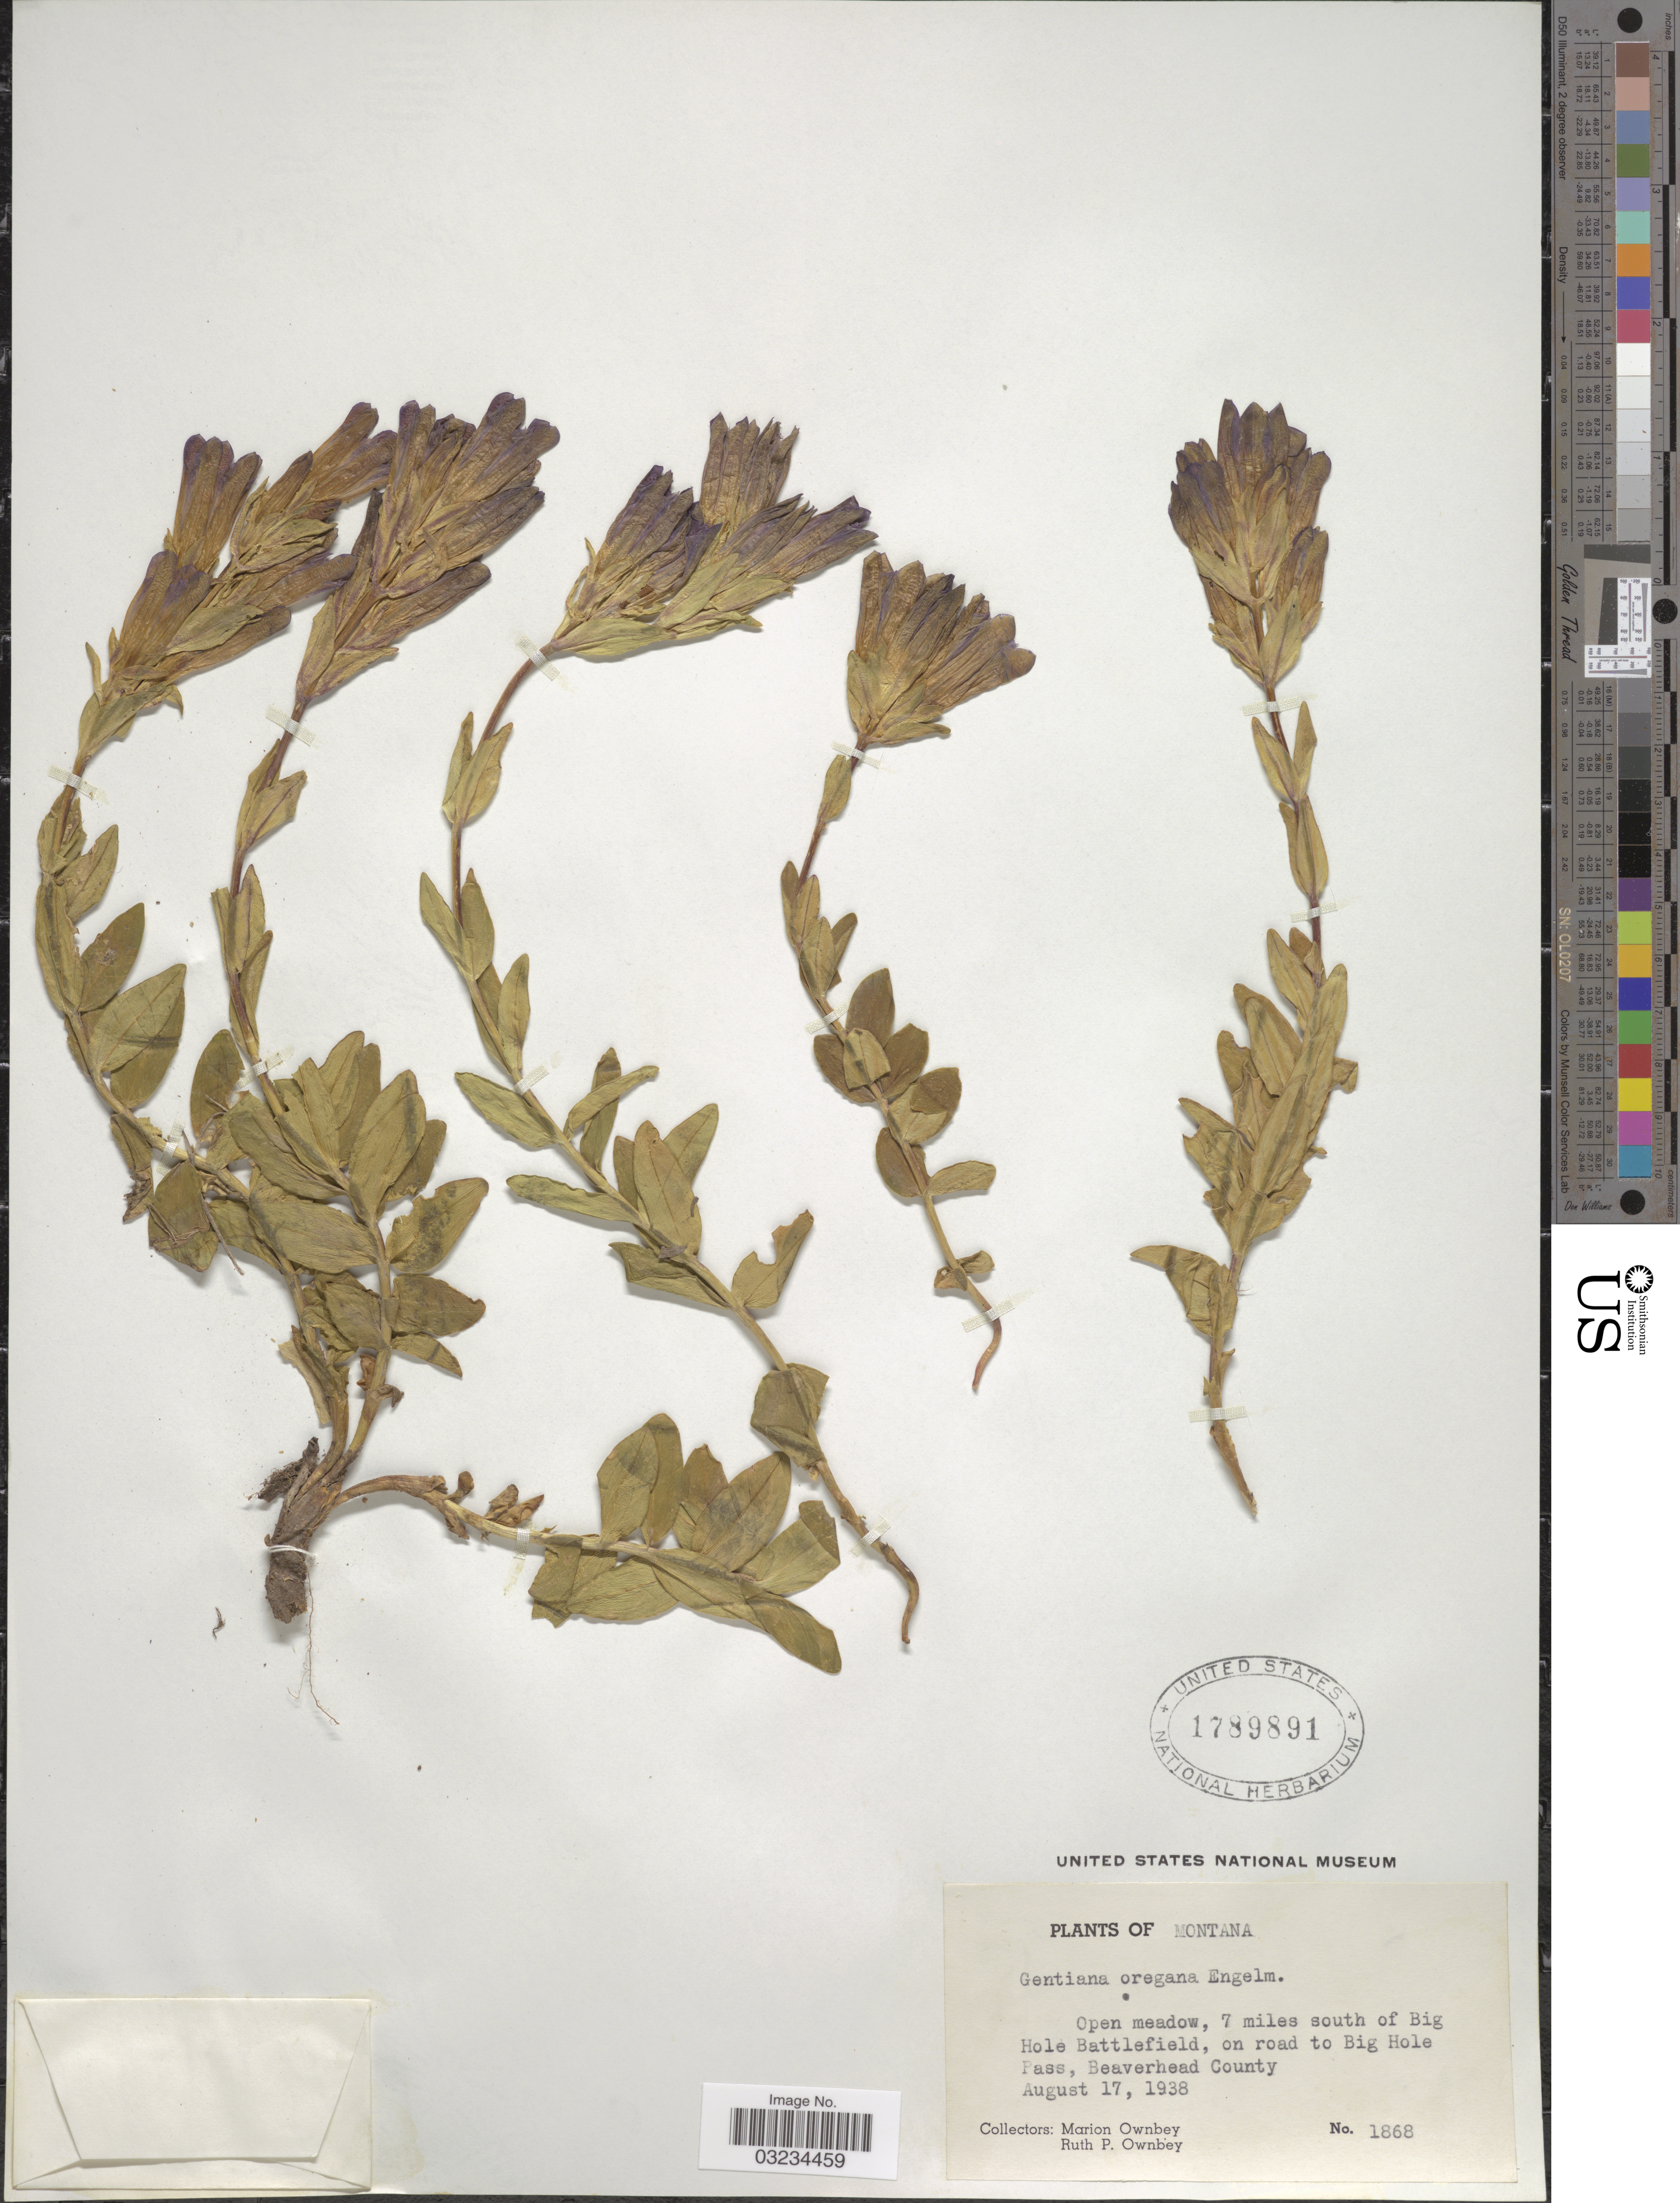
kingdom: Plantae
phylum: Tracheophyta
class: Magnoliopsida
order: Gentianales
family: Gentianaceae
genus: Gentiana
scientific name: Gentiana oregana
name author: Engelm. ex A. Gray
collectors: M. Ownbey & R. Ownbey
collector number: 1868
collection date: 1938-08-17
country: United States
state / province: Montana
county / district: Beaverhead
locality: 7 miles S of Big Hole Battlefield, on road to Big Hole Pass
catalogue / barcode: US 1789891